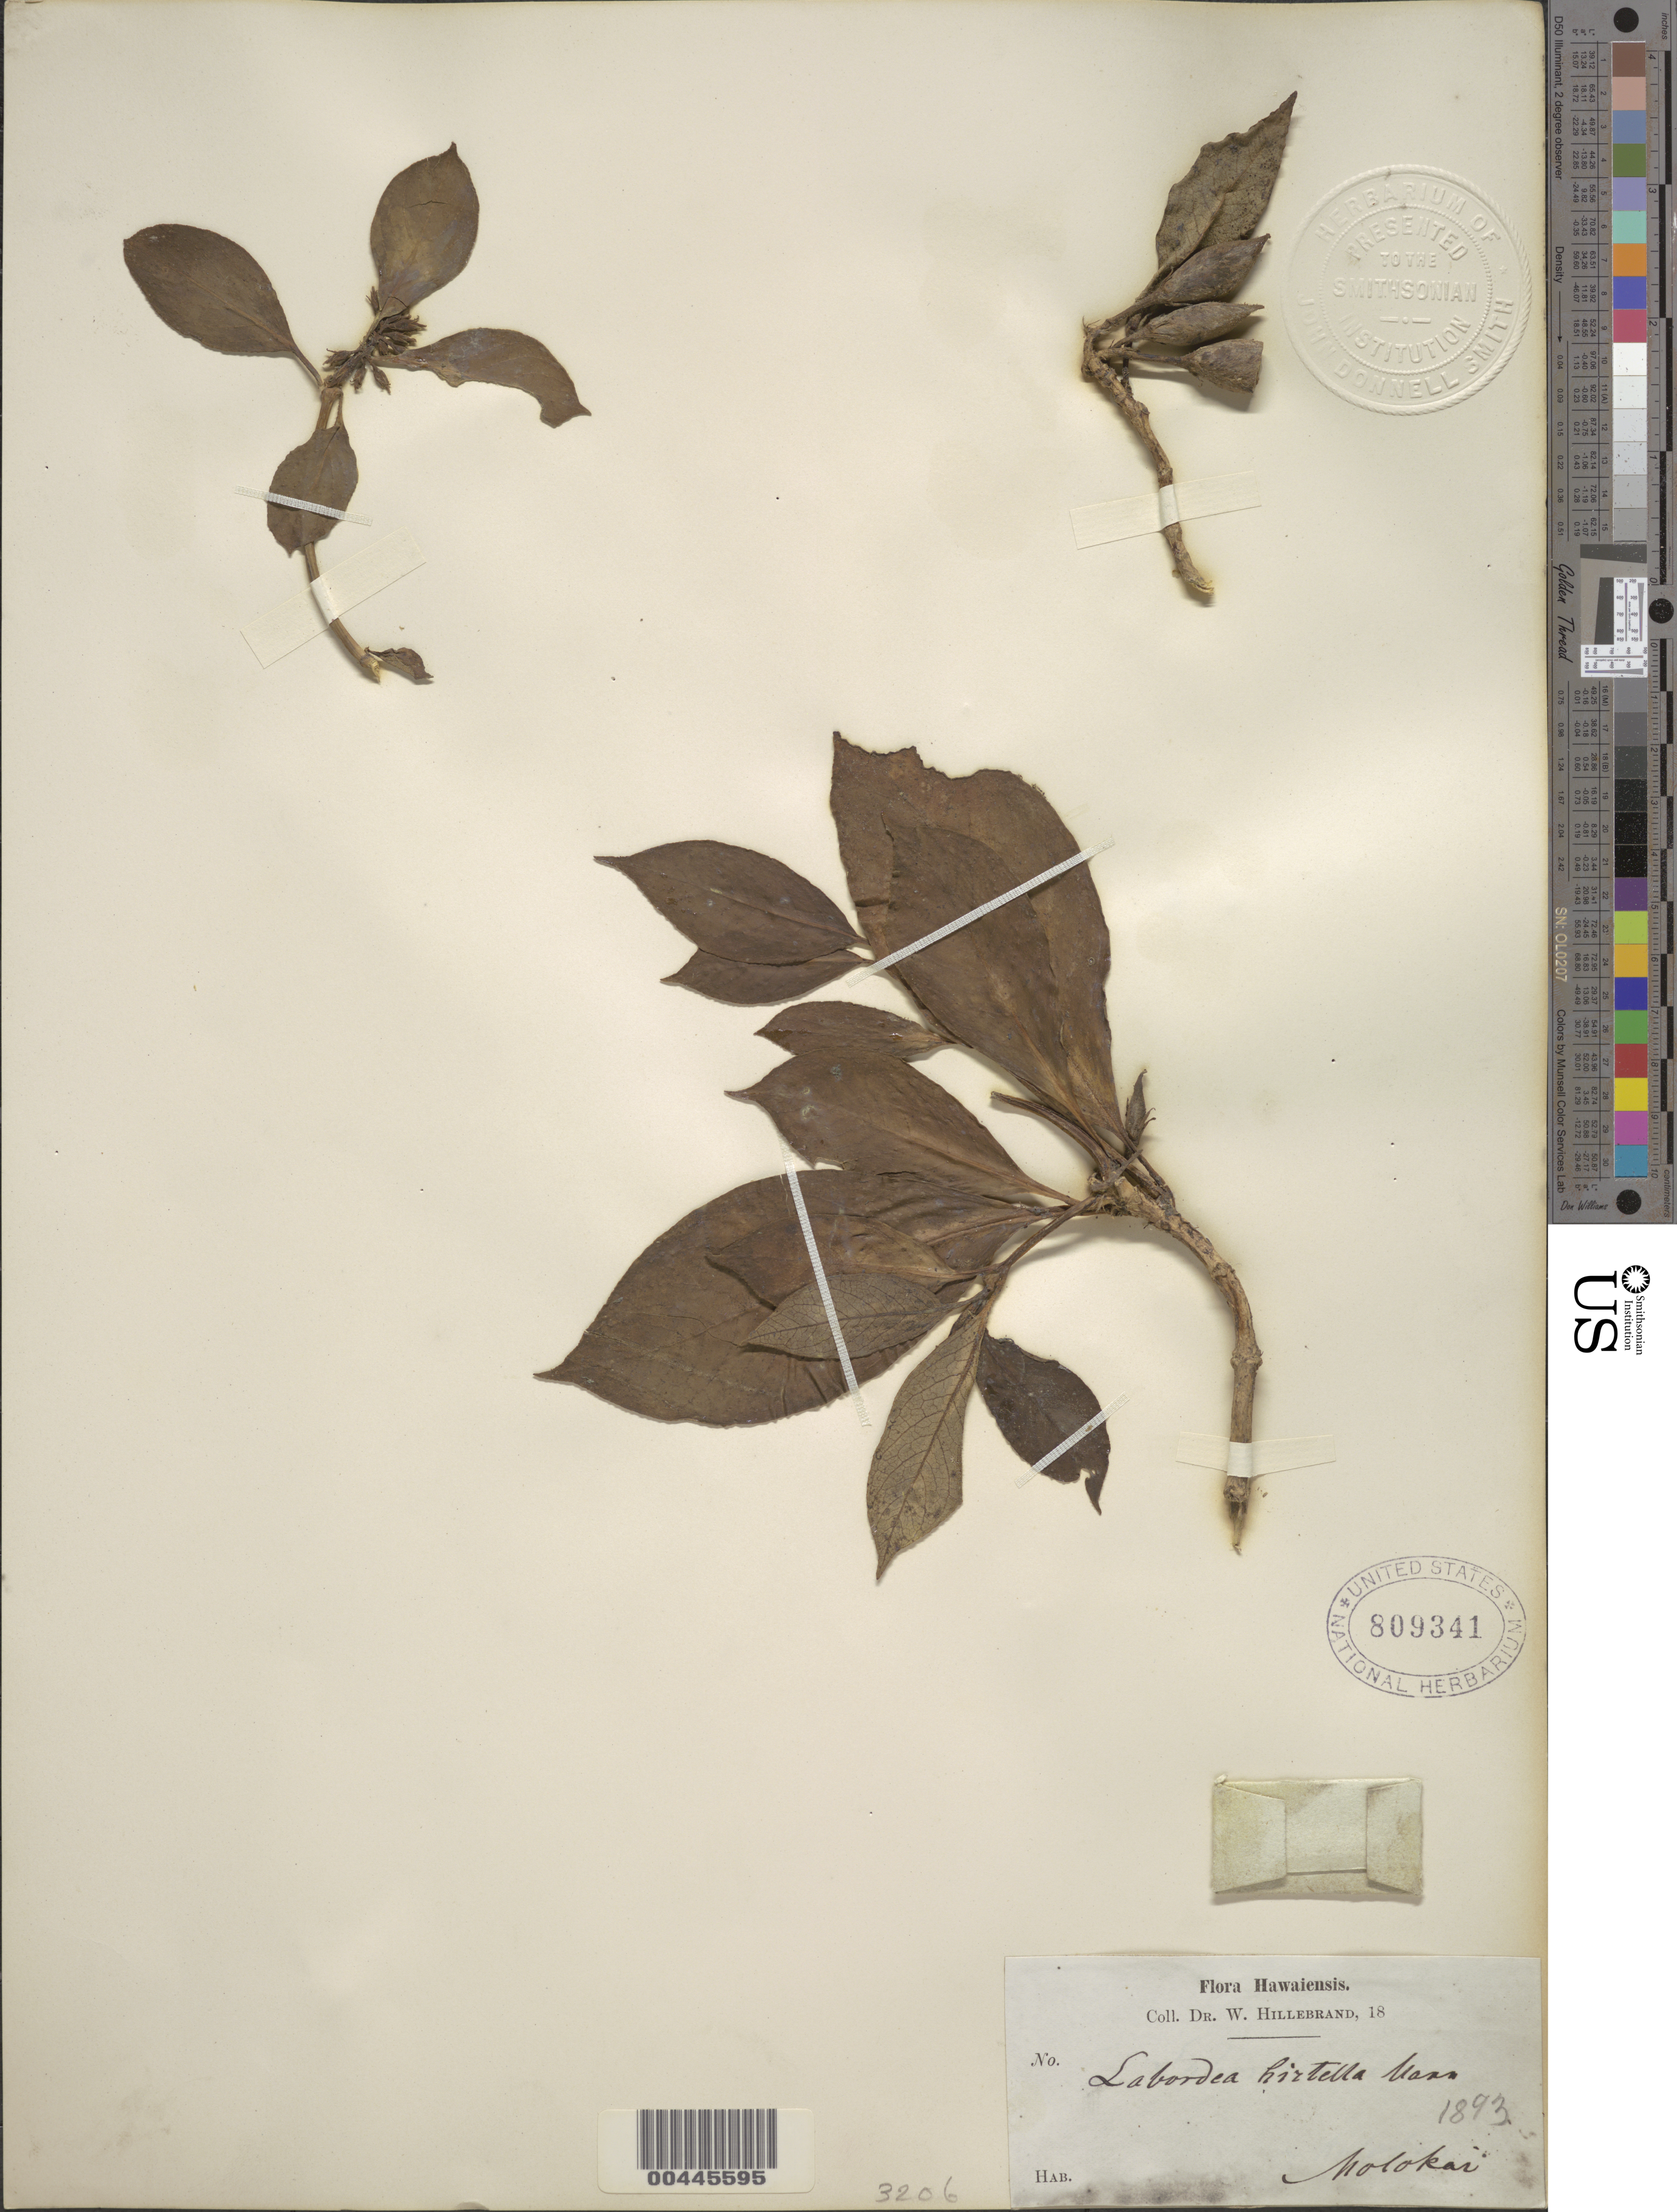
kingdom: Plantae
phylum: Tracheophyta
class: Magnoliopsida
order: Gentianales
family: Loganiaceae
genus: Geniostoma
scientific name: Geniostoma hirtellum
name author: (H. Mann) Byng & Christenh.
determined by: Wagner, W. L., (BOT), Smithsonian Institution - National Museum of Natural History (UNITED STATES)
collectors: W. Hillebrand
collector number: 1893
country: United States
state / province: Hawaii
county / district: Maui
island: Moloka'i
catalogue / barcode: US 809341